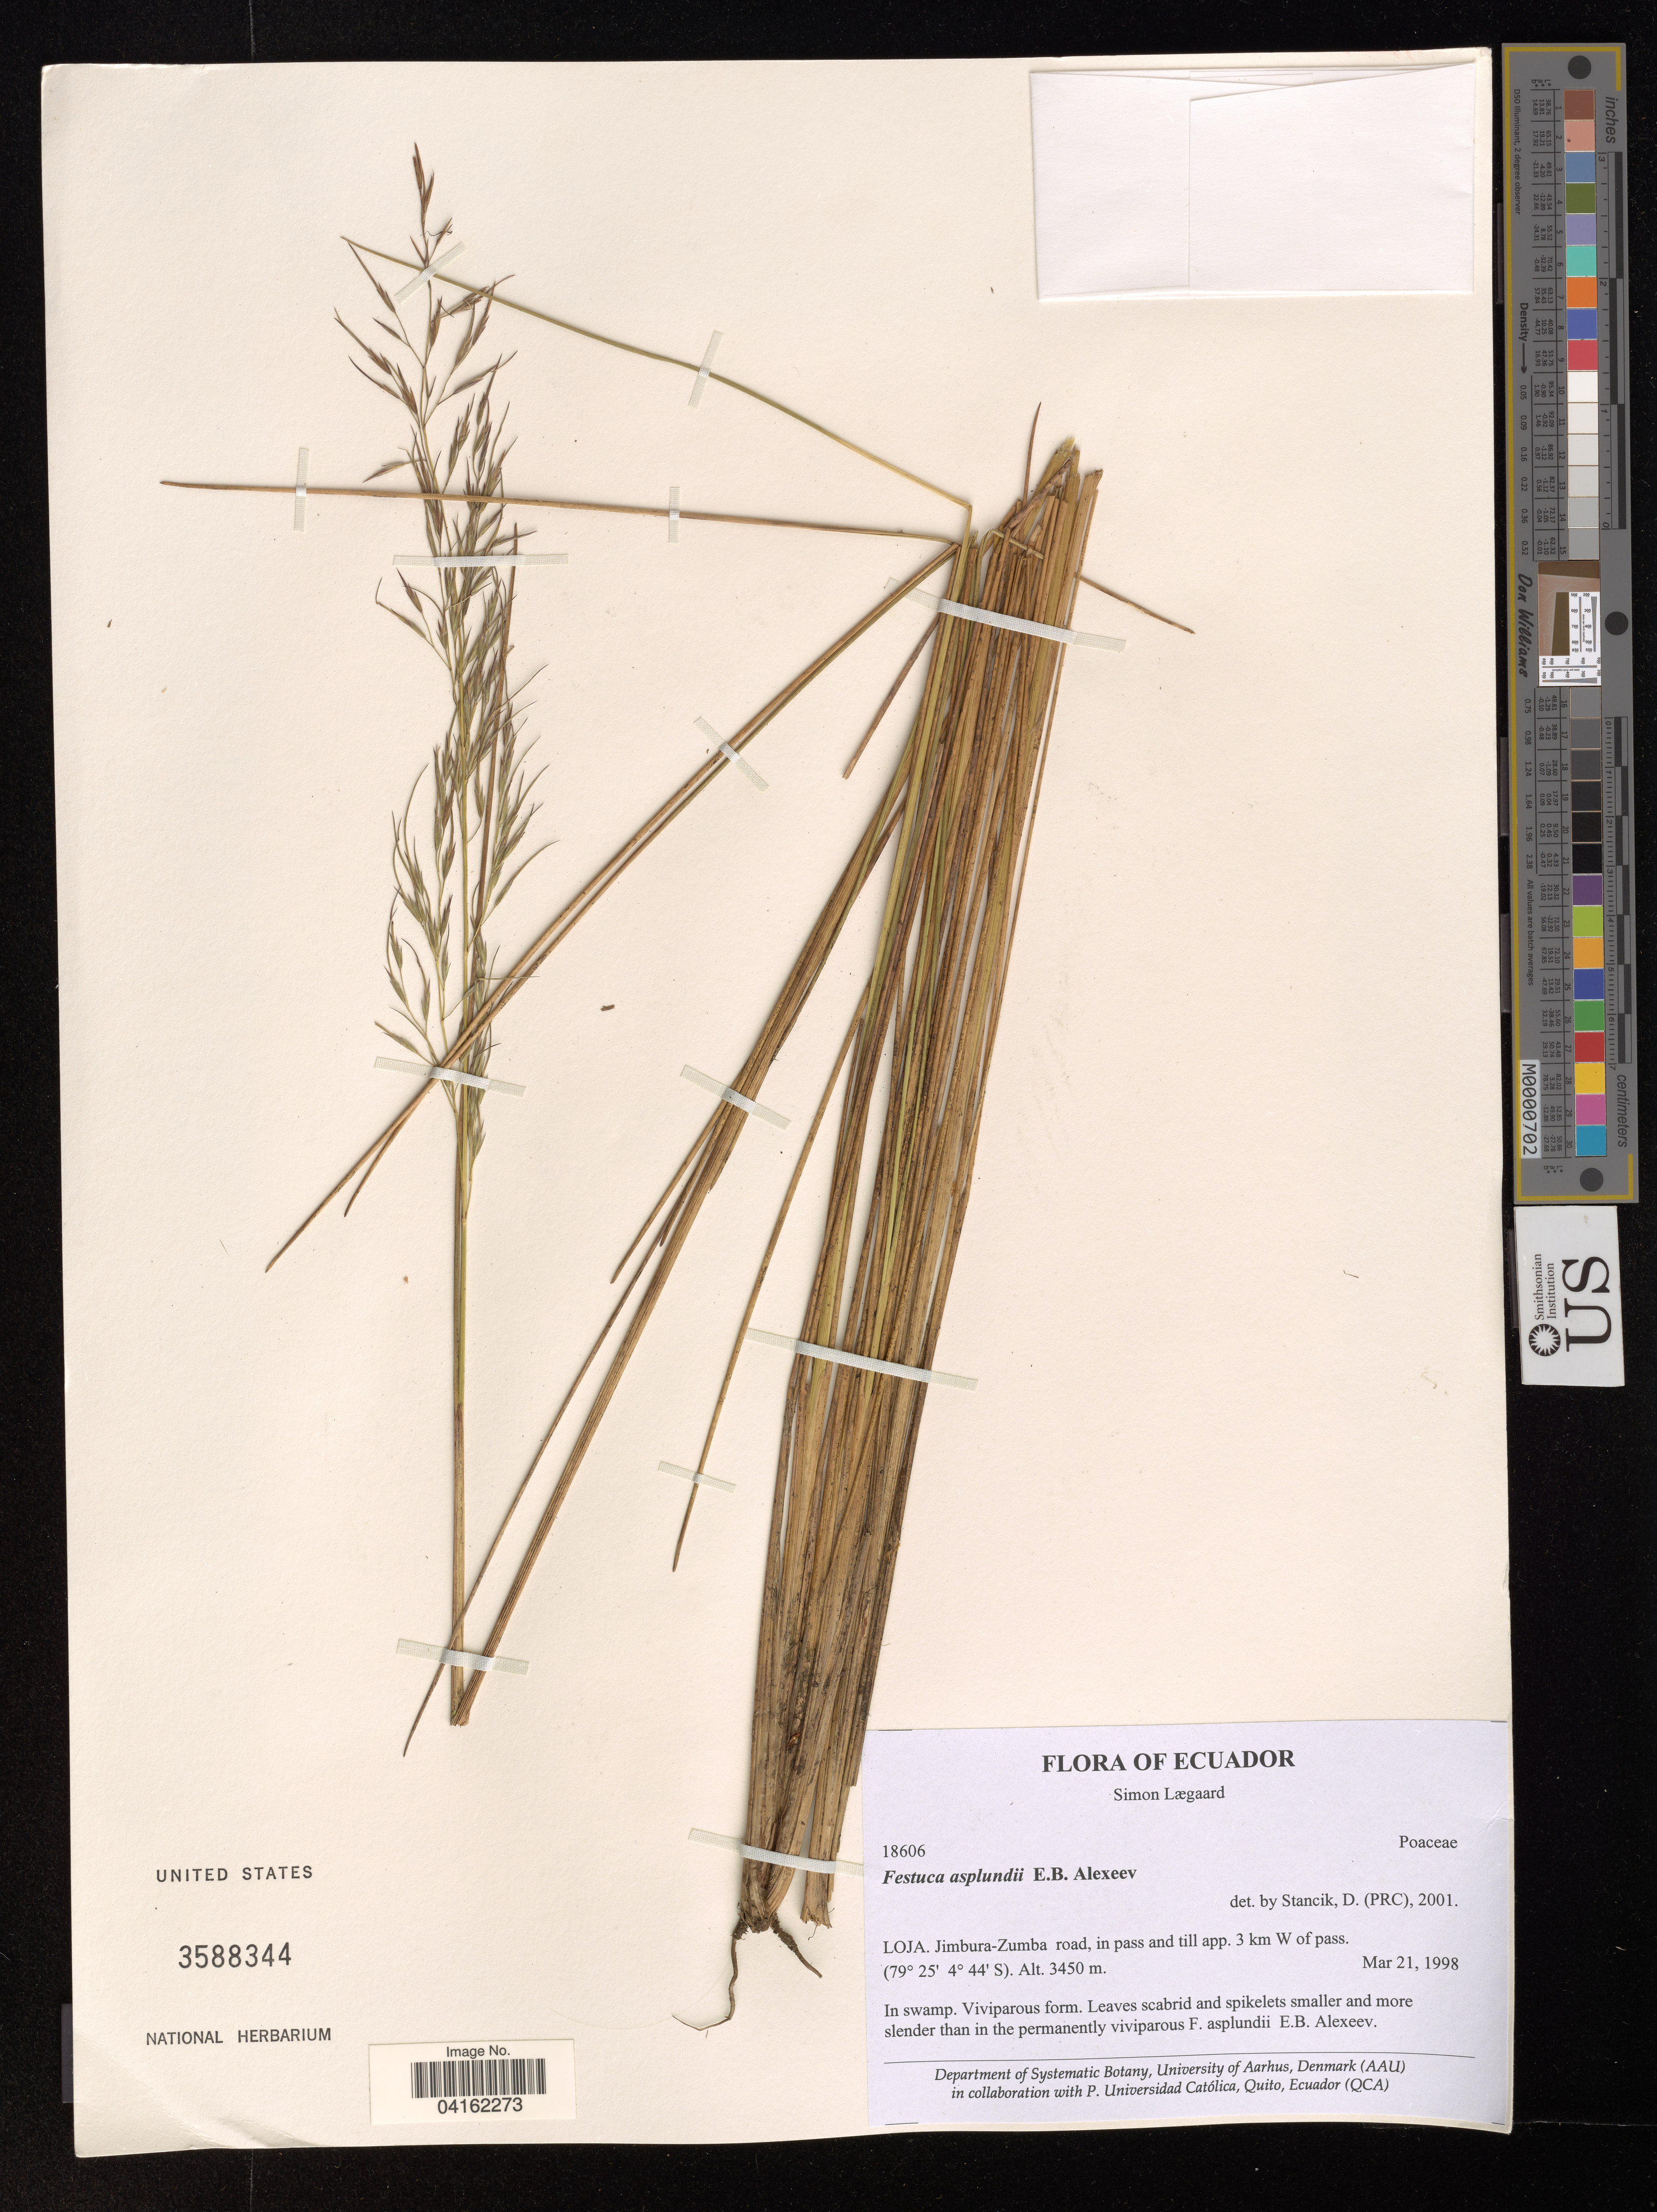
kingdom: Plantae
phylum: Tracheophyta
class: Liliopsida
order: Poales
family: Poaceae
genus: Festuca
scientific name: Festuca asplundii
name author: E.B. Alexeev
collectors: S. Lægaard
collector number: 18606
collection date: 1998-03-21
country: Ecuador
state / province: Loja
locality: Jimbura-Zumba road, in pass and till app. 3 km W of pass.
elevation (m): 3450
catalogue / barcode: US 3588344